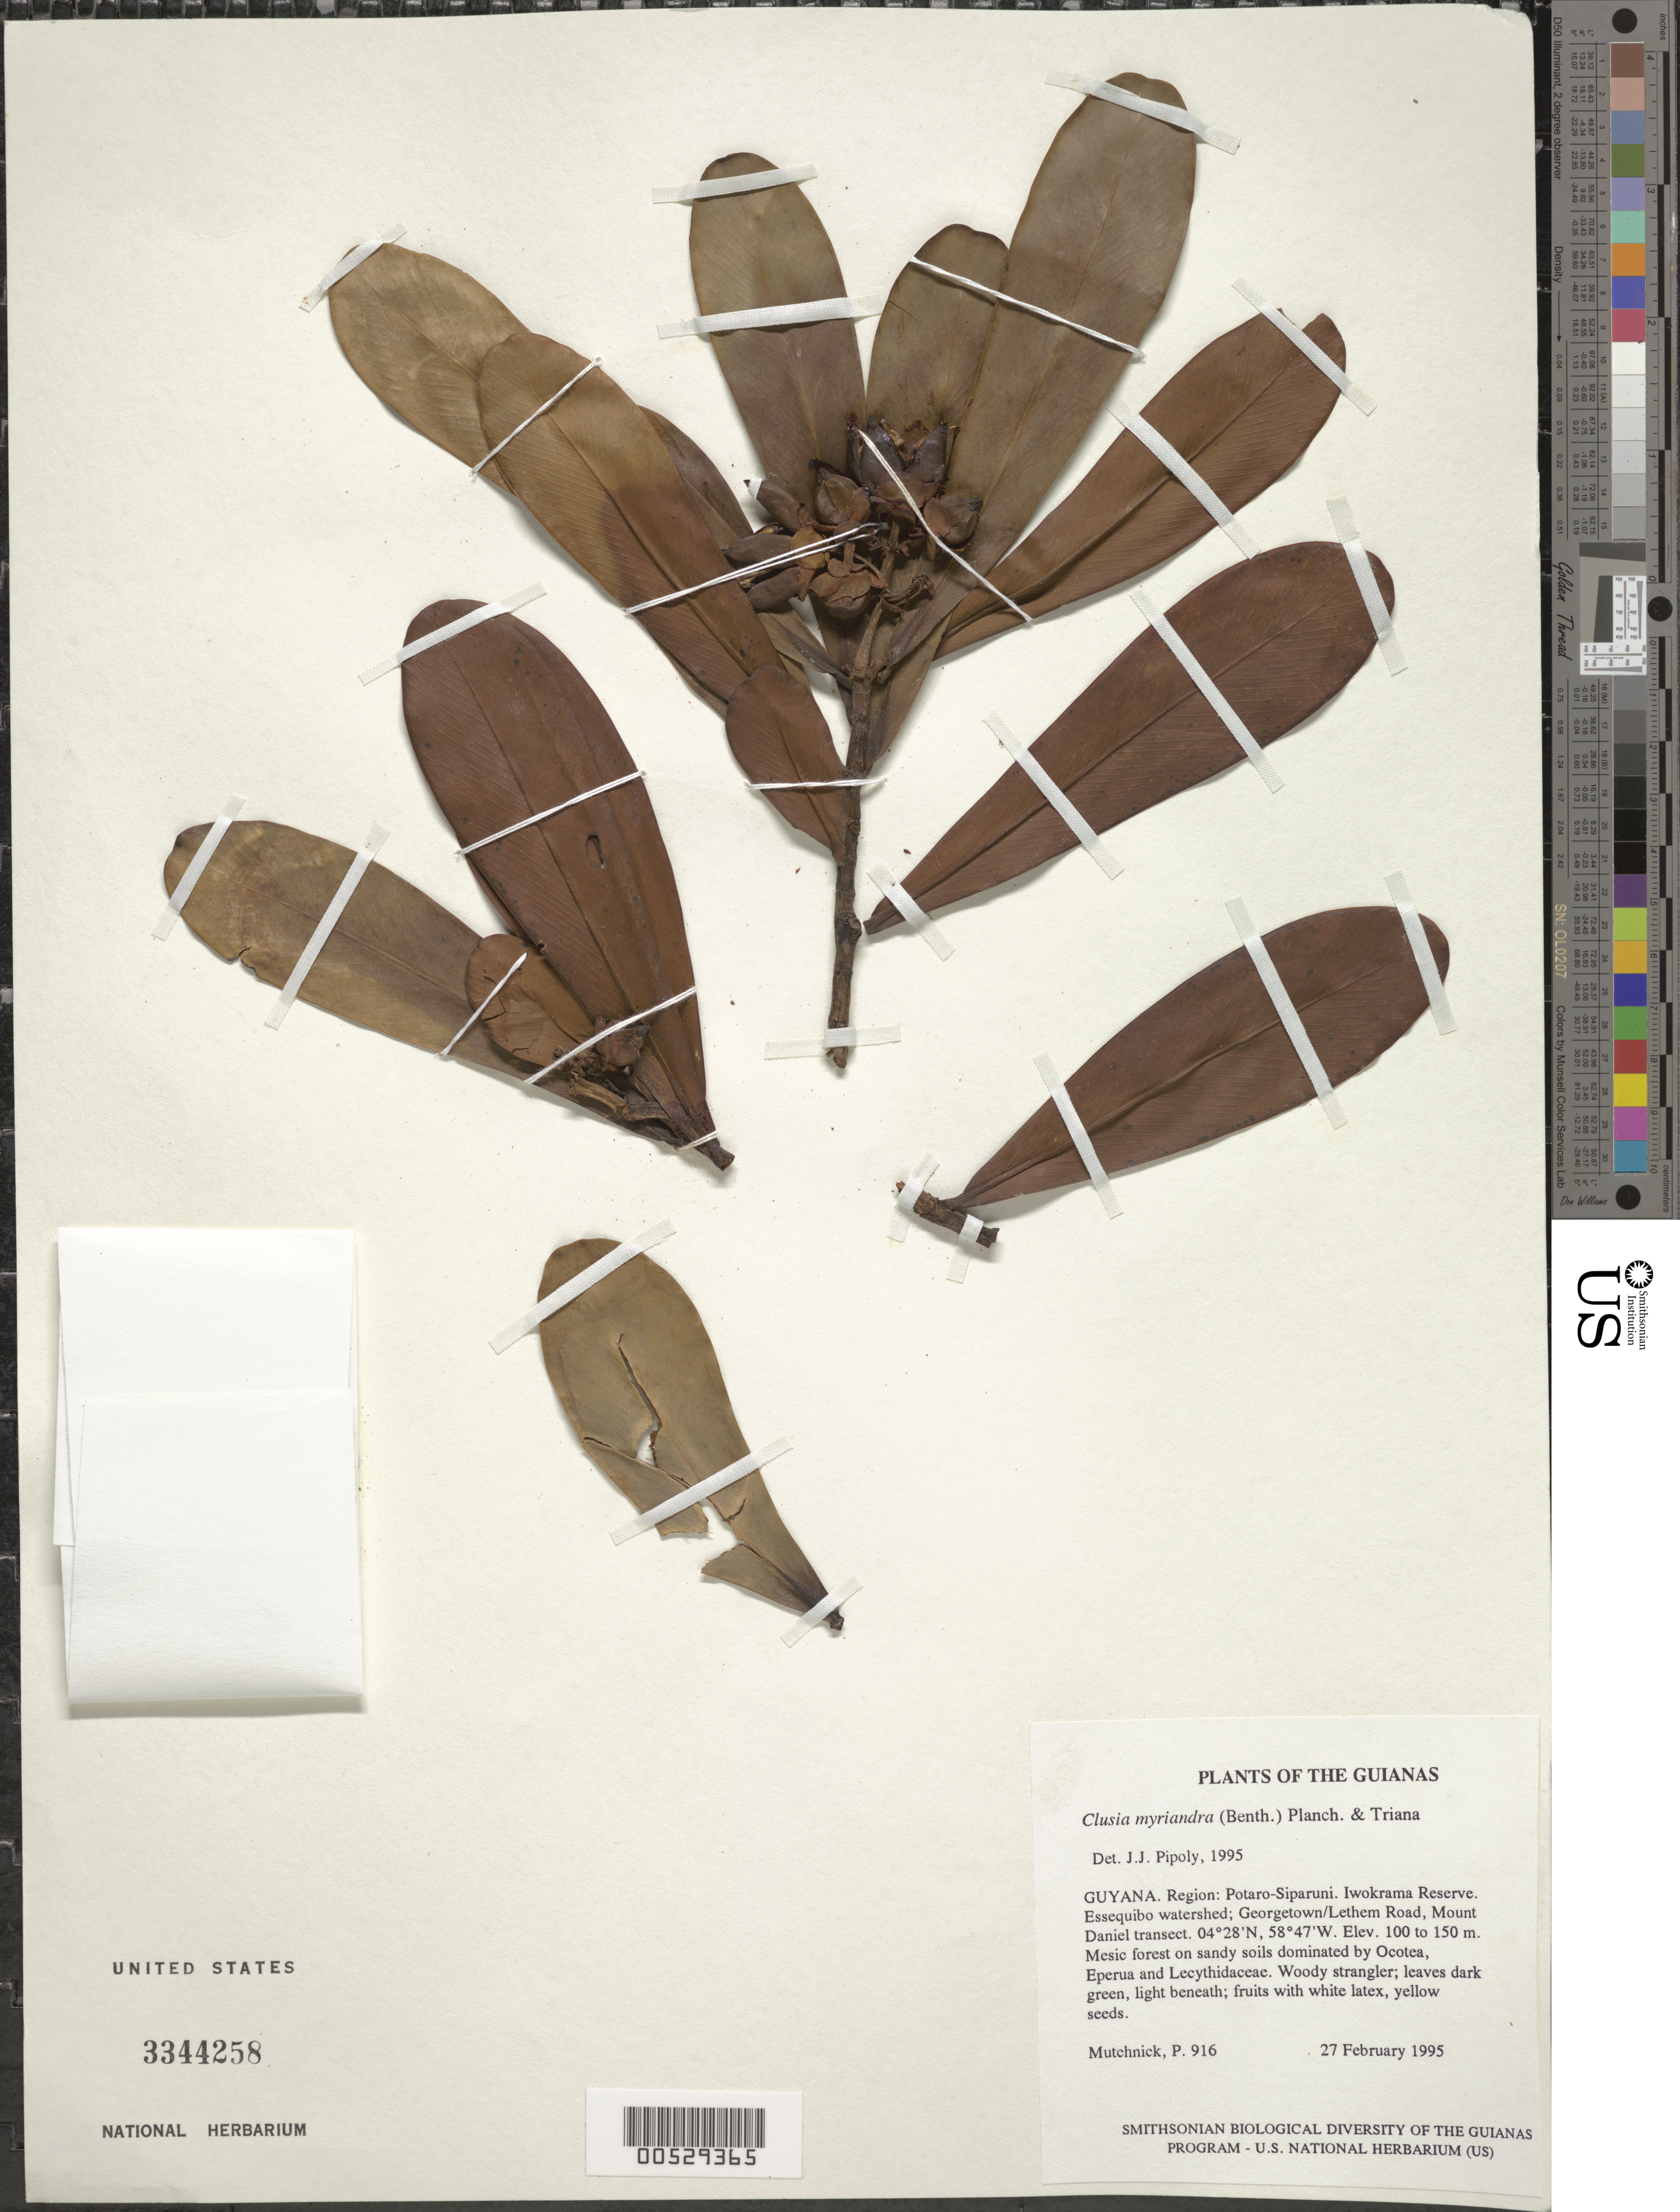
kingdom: Plantae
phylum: Tracheophyta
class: Magnoliopsida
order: Malpighiales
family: Clusiaceae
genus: Clusia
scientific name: Clusia myriandra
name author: (Benth.) Planch. & Triana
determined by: Pipoly, J. J., III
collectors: P. Mutchnick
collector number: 916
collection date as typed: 27 February 1995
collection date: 1995-02-27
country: Guyana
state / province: Potaro-Siparuni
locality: Iwokrama Reserve. Essequibo watershed; Georgetown/Lethem Road, Mount Daniel transect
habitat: Mesic forest on sandy soils dominated by Ocotea, Eperua and Lecythidaceae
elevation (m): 100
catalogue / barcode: US 3344258